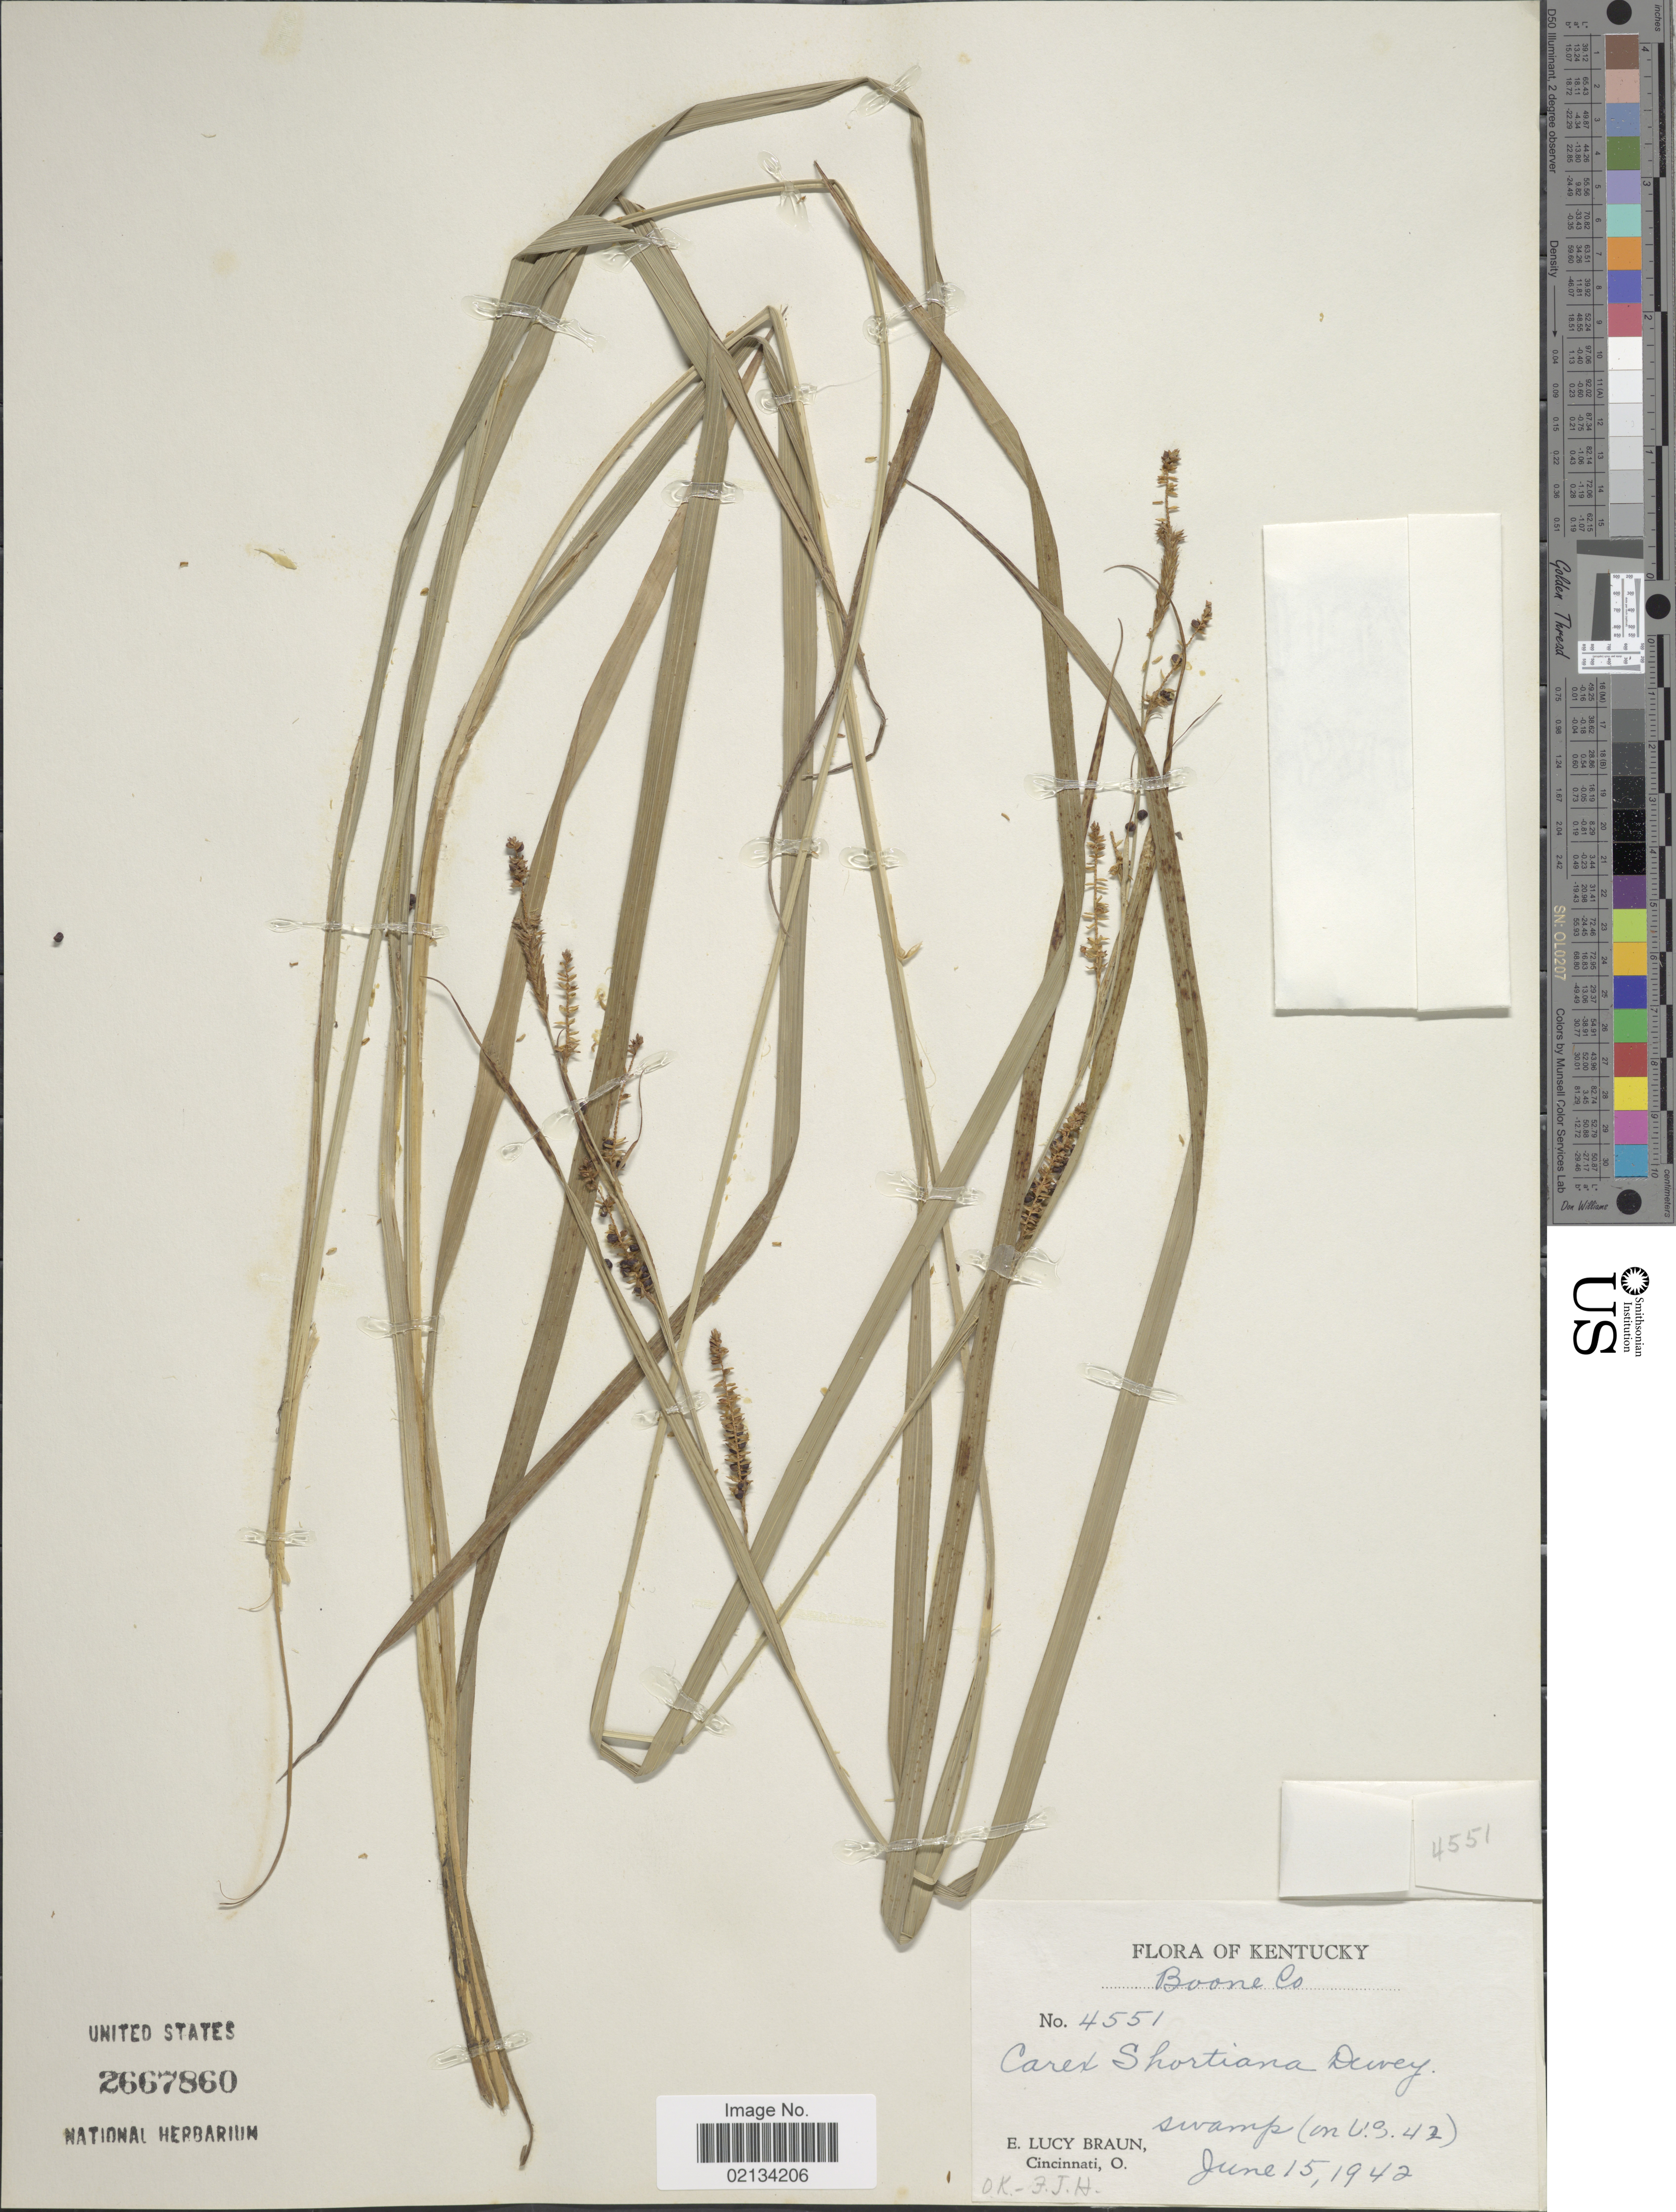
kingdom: Plantae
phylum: Tracheophyta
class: Liliopsida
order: Poales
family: Cyperaceae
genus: Carex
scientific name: Carex shortiana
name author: Dewey & Torr.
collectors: E. L. Braun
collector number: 4551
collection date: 1942-06-15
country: United States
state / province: Kentucky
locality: Boone Co., swamp (on U.S. 42).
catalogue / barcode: US 2667860